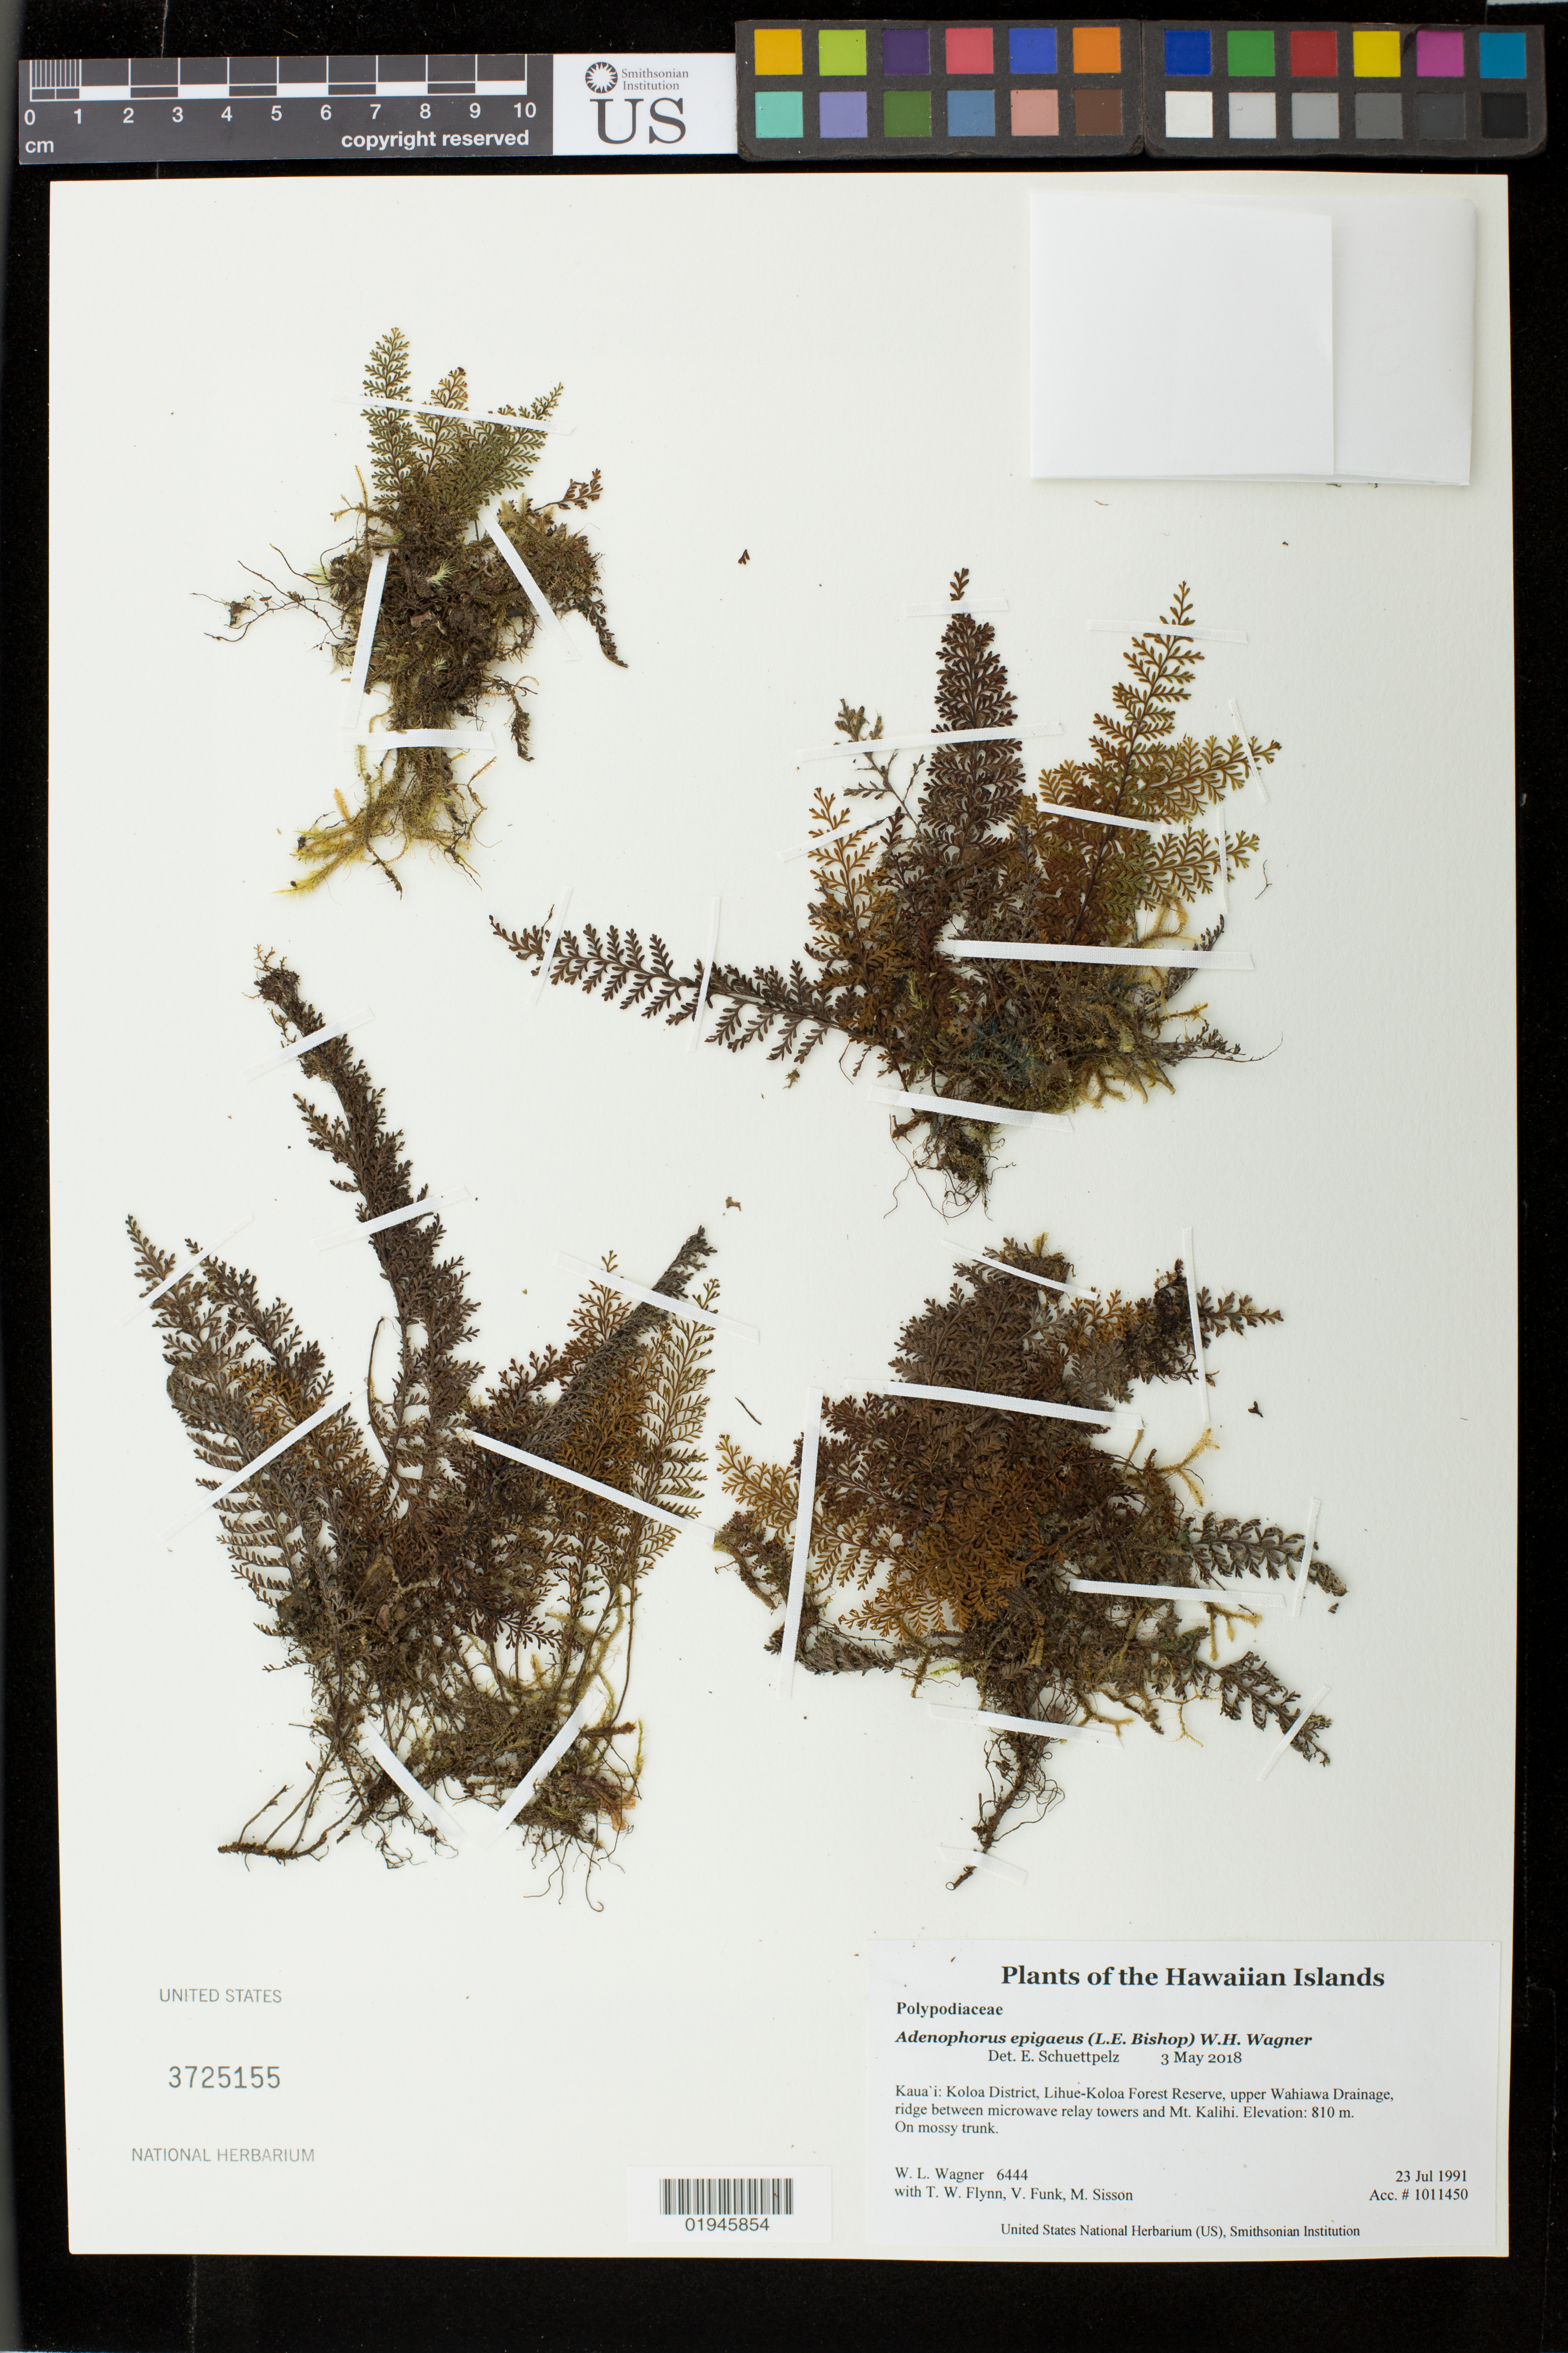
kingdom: Plantae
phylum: Tracheophyta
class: Polypodiopsida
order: Polypodiales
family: Polypodiaceae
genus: Adenophorus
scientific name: Adenophorus epigaeus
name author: (L.E. Bishop) W.H. Wagner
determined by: Schuettpelz, E., (US), Smithsonian Institution - National Museum of Natural History (UNITED STATES)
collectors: W. L. Wagner, T. W. Flynn, V. Funk & M. Sisson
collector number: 6444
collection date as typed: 23 Jul 1991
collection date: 1991-07-23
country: United States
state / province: Hawaii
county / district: Kauai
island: Kaua'i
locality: Koloa District, Lihue-Koloa Forest Reserve, upper Wahiawa Drainage, ridge between microwave relay towers and Mt. Kalihi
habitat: On mossy trunk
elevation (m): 810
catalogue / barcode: US 3725155